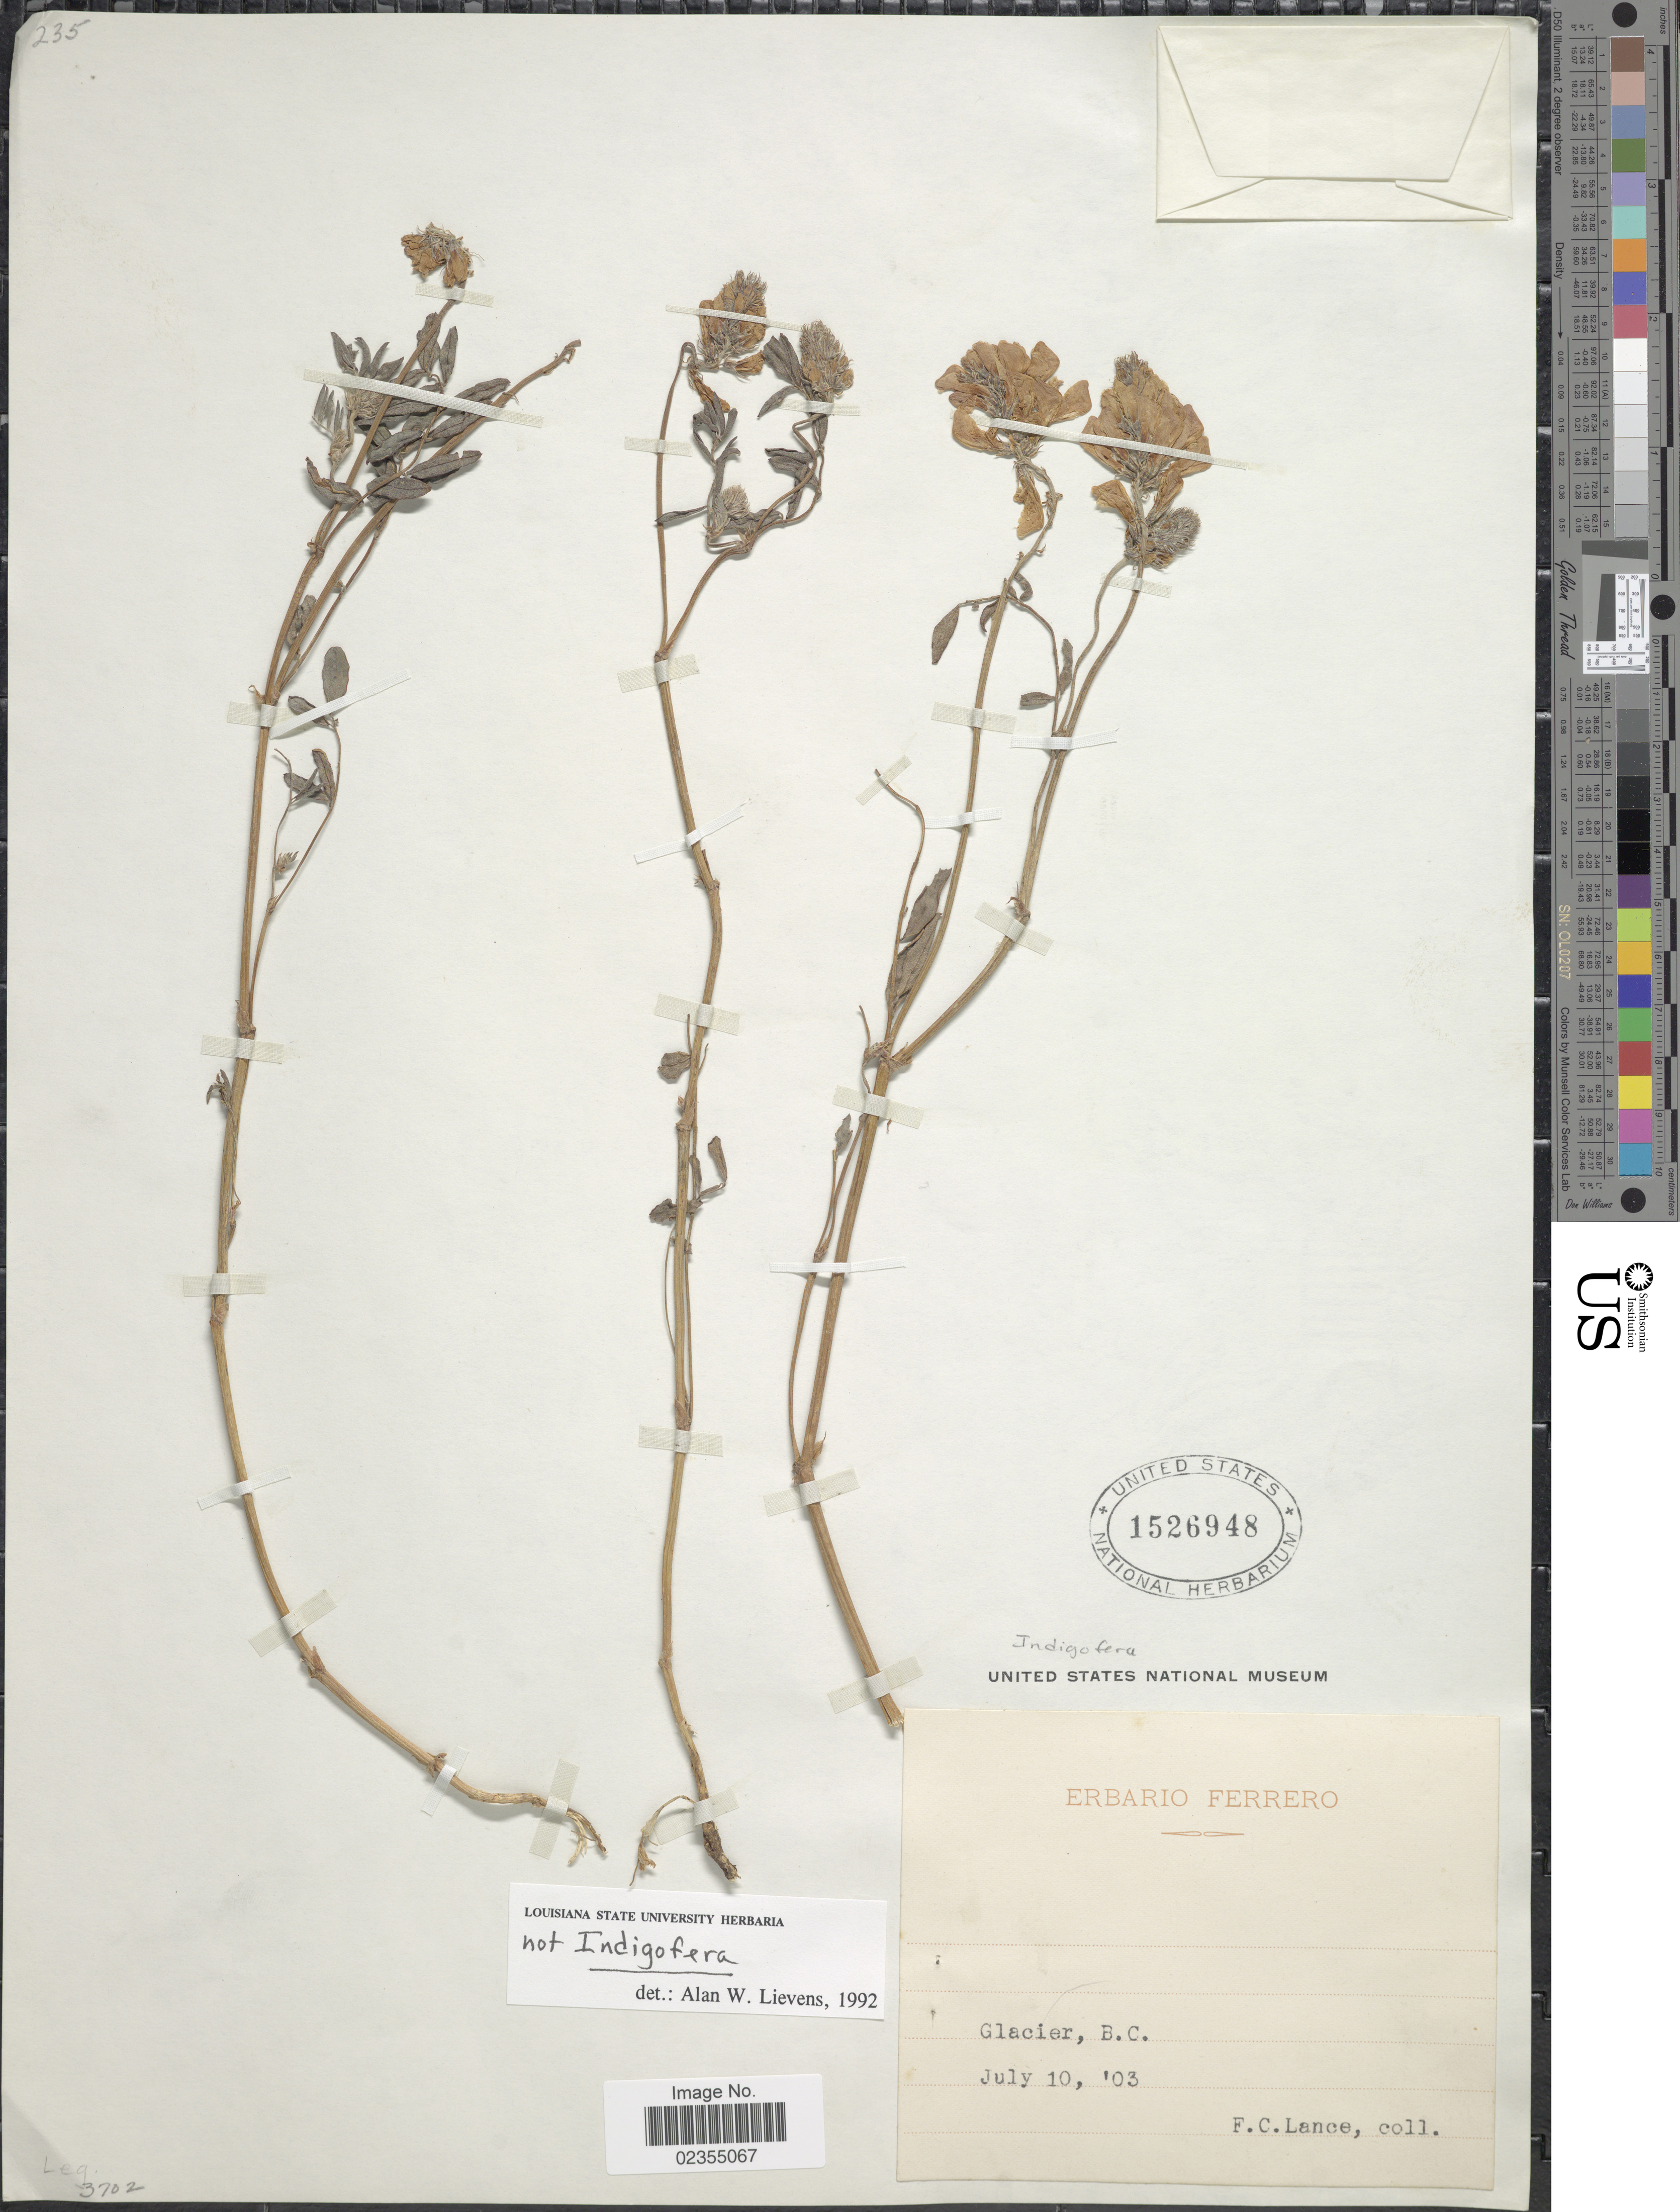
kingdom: Plantae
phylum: Tracheophyta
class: Magnoliopsida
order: Fabales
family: Fabaceae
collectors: F. Lance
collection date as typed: Transcribed d/m/y: 10/7/3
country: Canada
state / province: British Columbia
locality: Glacier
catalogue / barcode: US 1526948